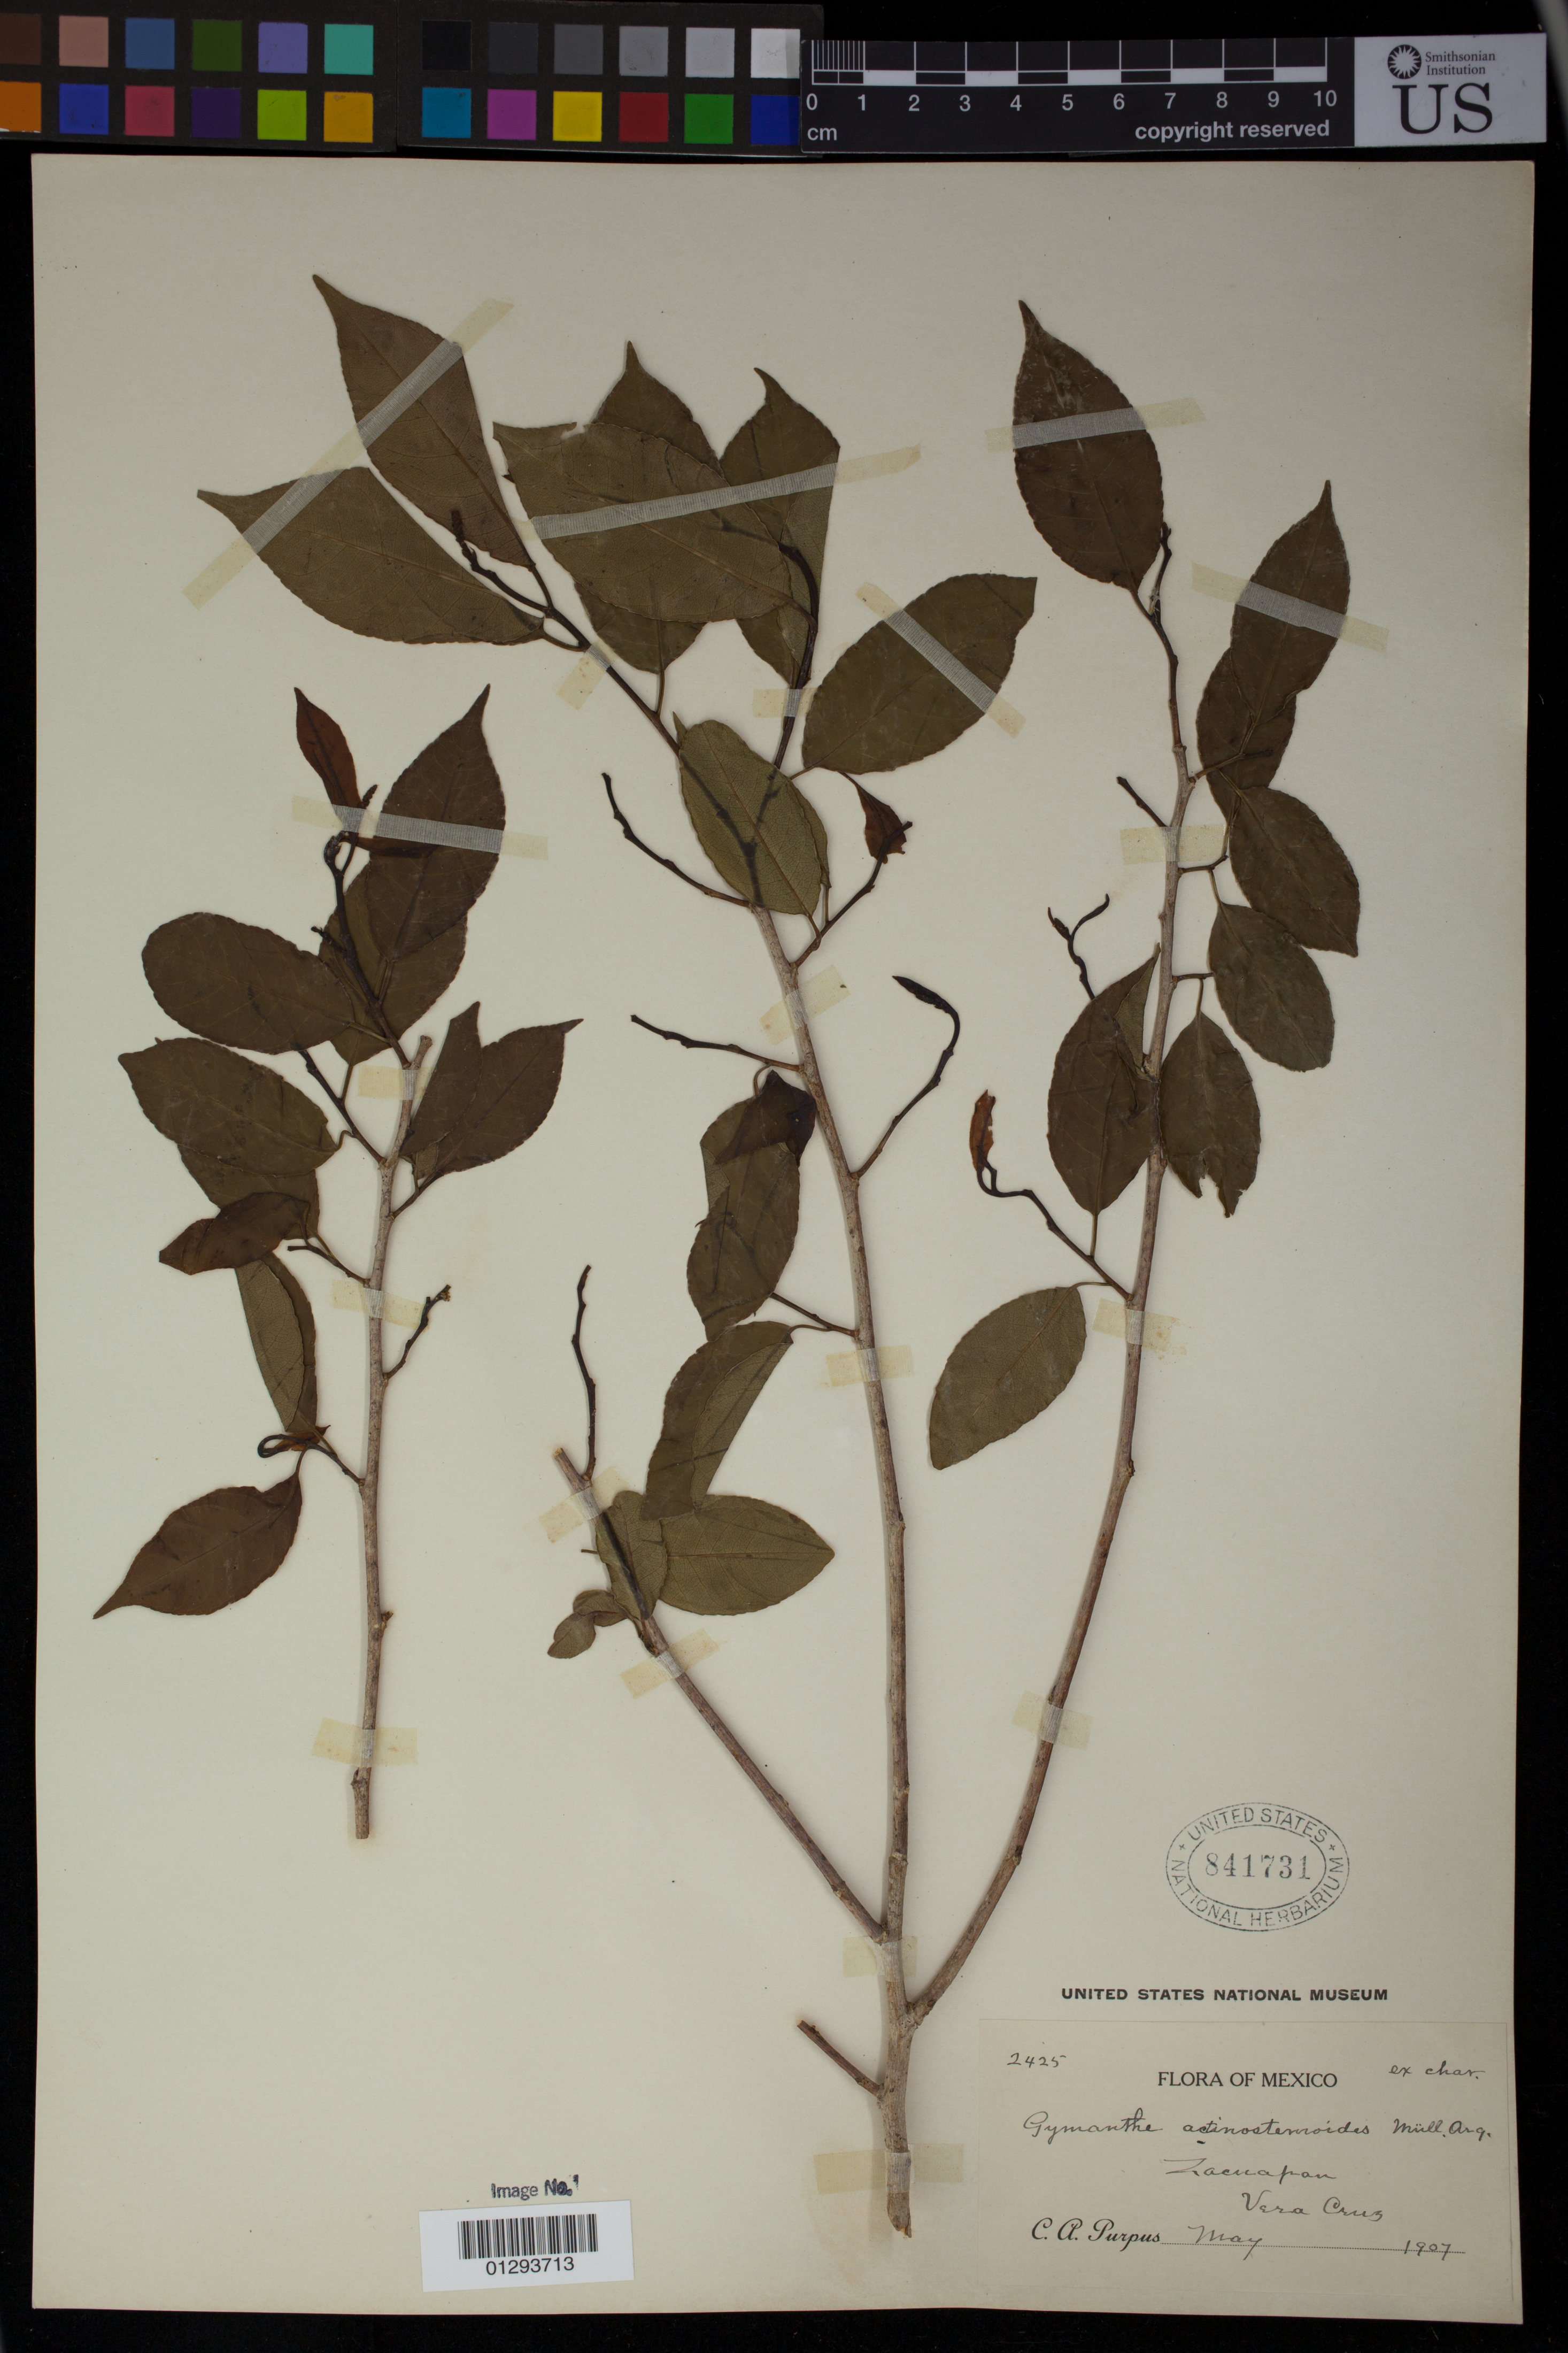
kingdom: Plantae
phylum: Tracheophyta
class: Magnoliopsida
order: Malpighiales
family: Euphorbiaceae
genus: Sebastiania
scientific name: Sebastiania pavoniana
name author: (Müll. Arg.) Müll. Arg.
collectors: C. A. Purpus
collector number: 2425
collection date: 1907-05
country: Mexico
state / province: Veracruz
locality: Zacuapan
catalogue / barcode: US 841731